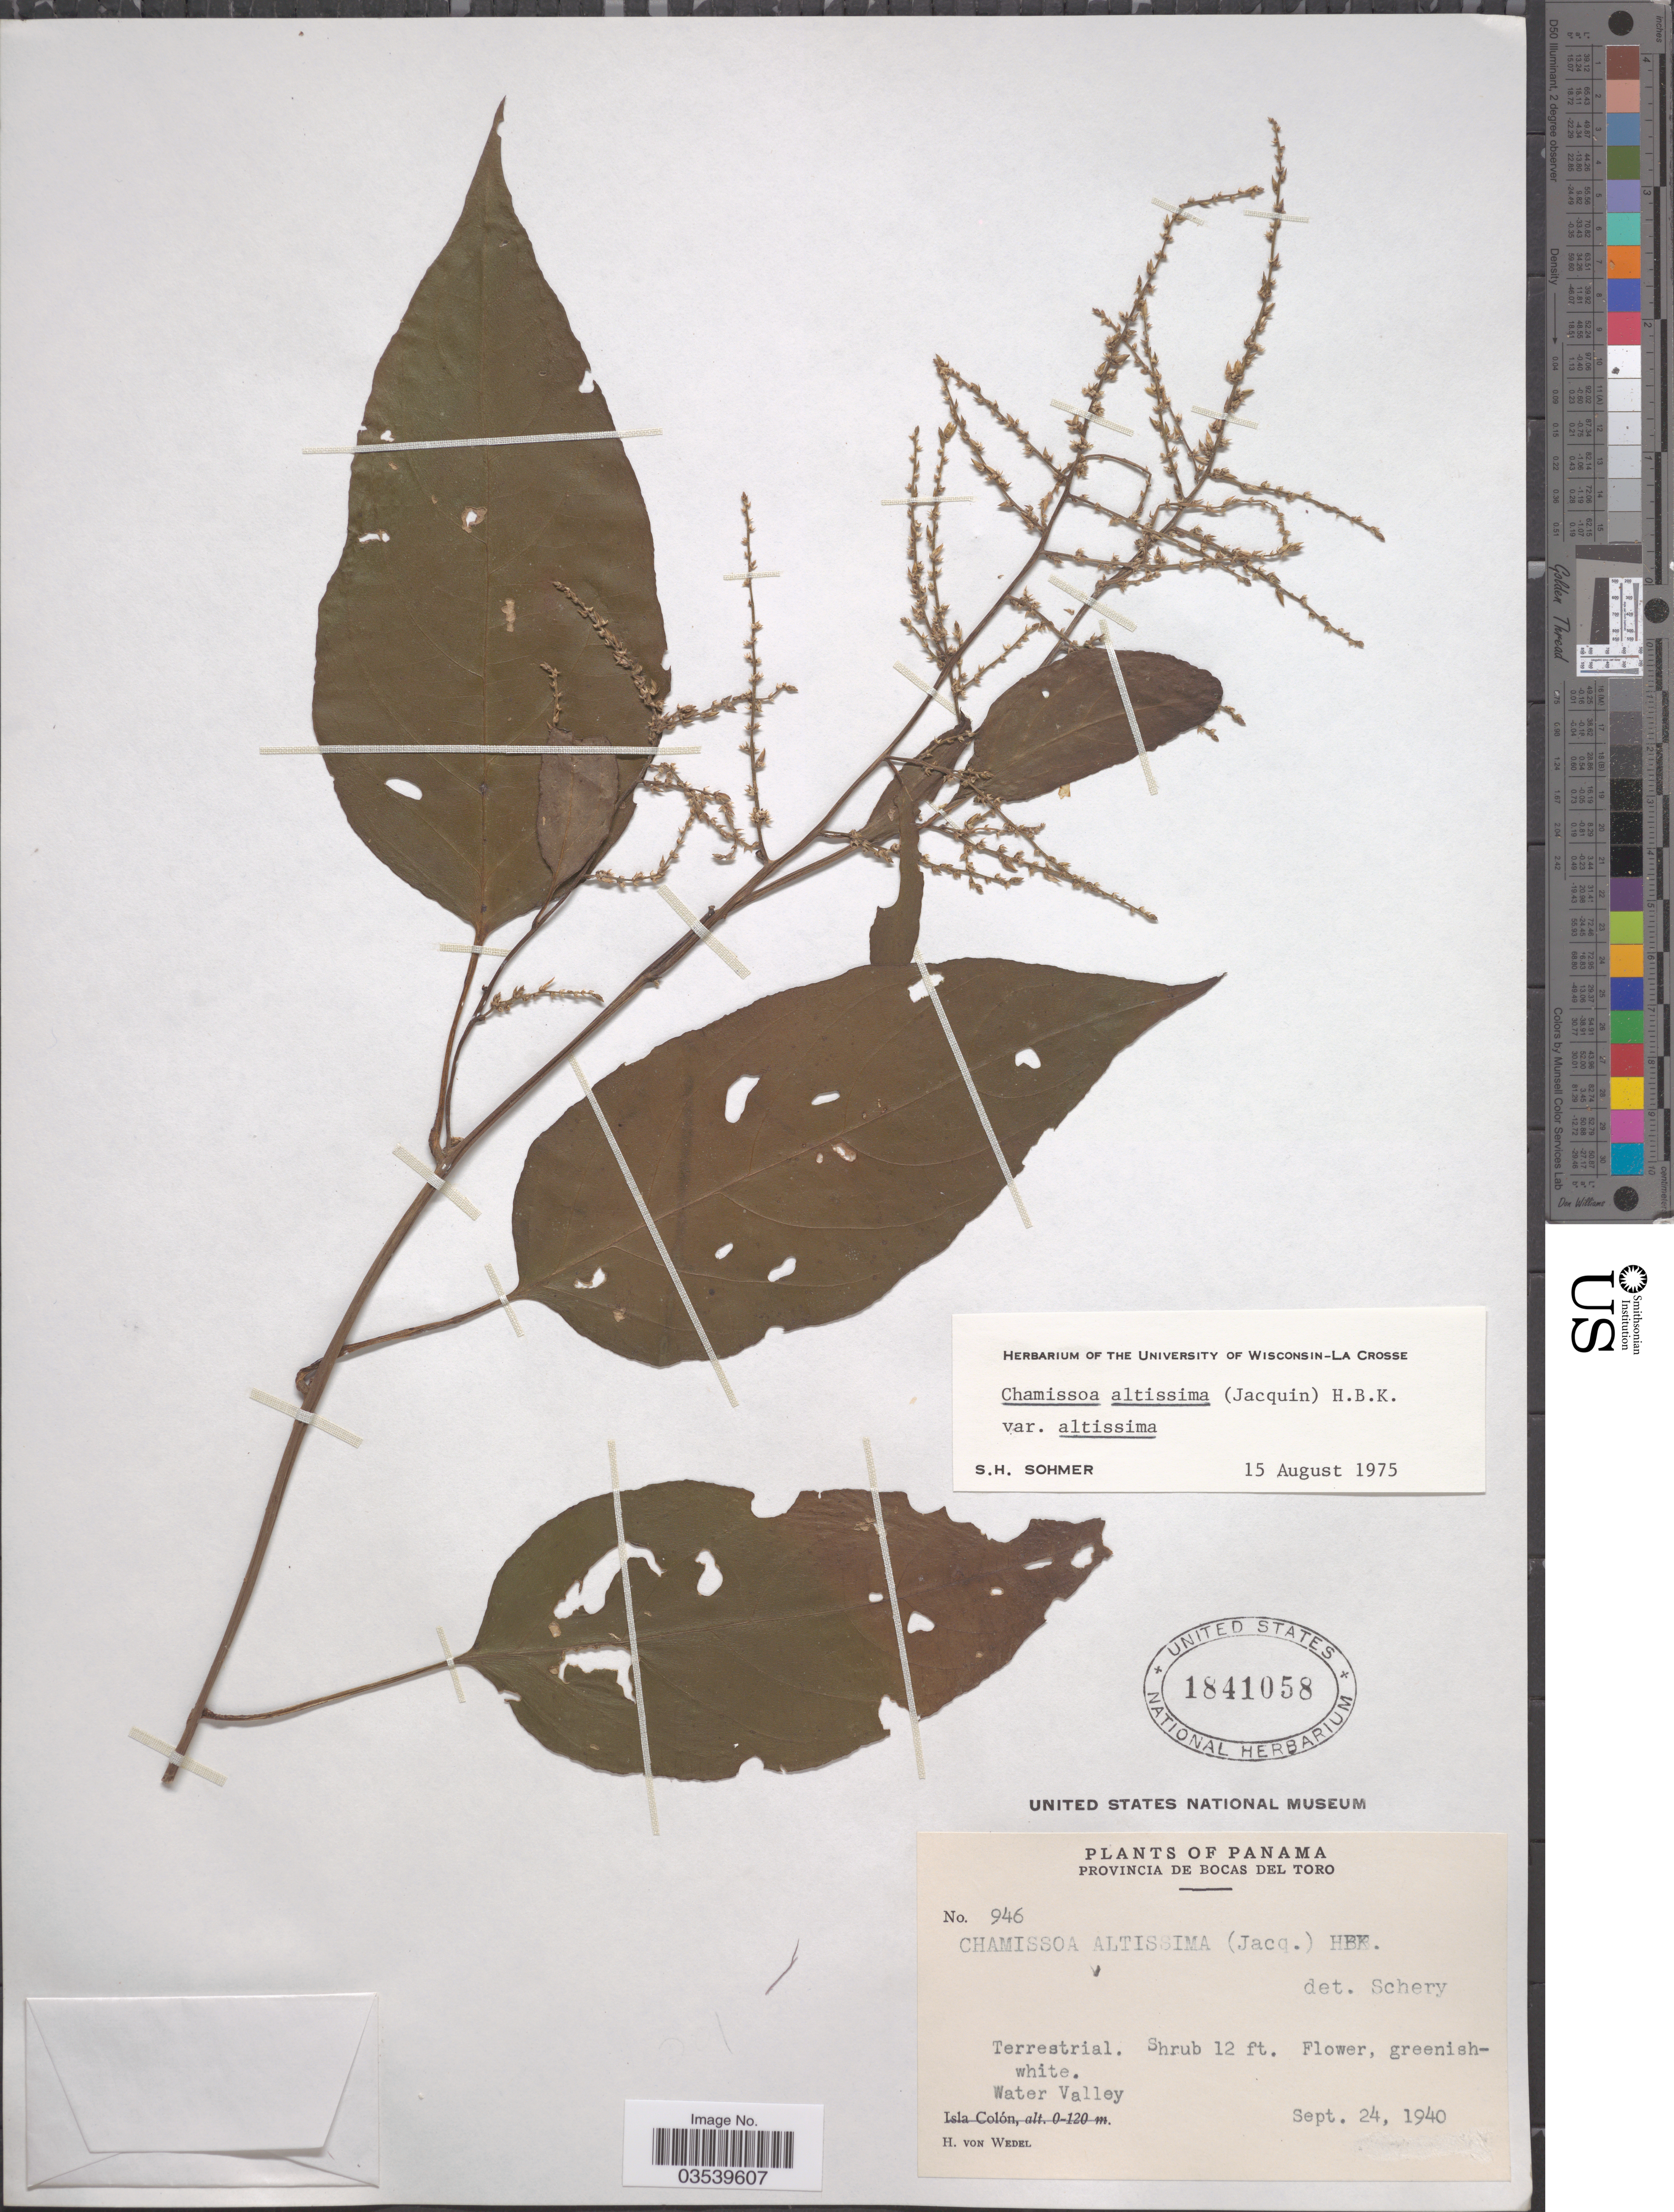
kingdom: Plantae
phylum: Tracheophyta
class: Magnoliopsida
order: Caryophyllales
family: Amaranthaceae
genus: Chamissoa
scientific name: Chamissoa altissima var. altissima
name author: (Jacq.) Kunth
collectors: H. von Wedel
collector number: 946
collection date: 1940-09-24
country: Panama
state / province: Bocas del Toro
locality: Water Valley.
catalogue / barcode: US 1841058